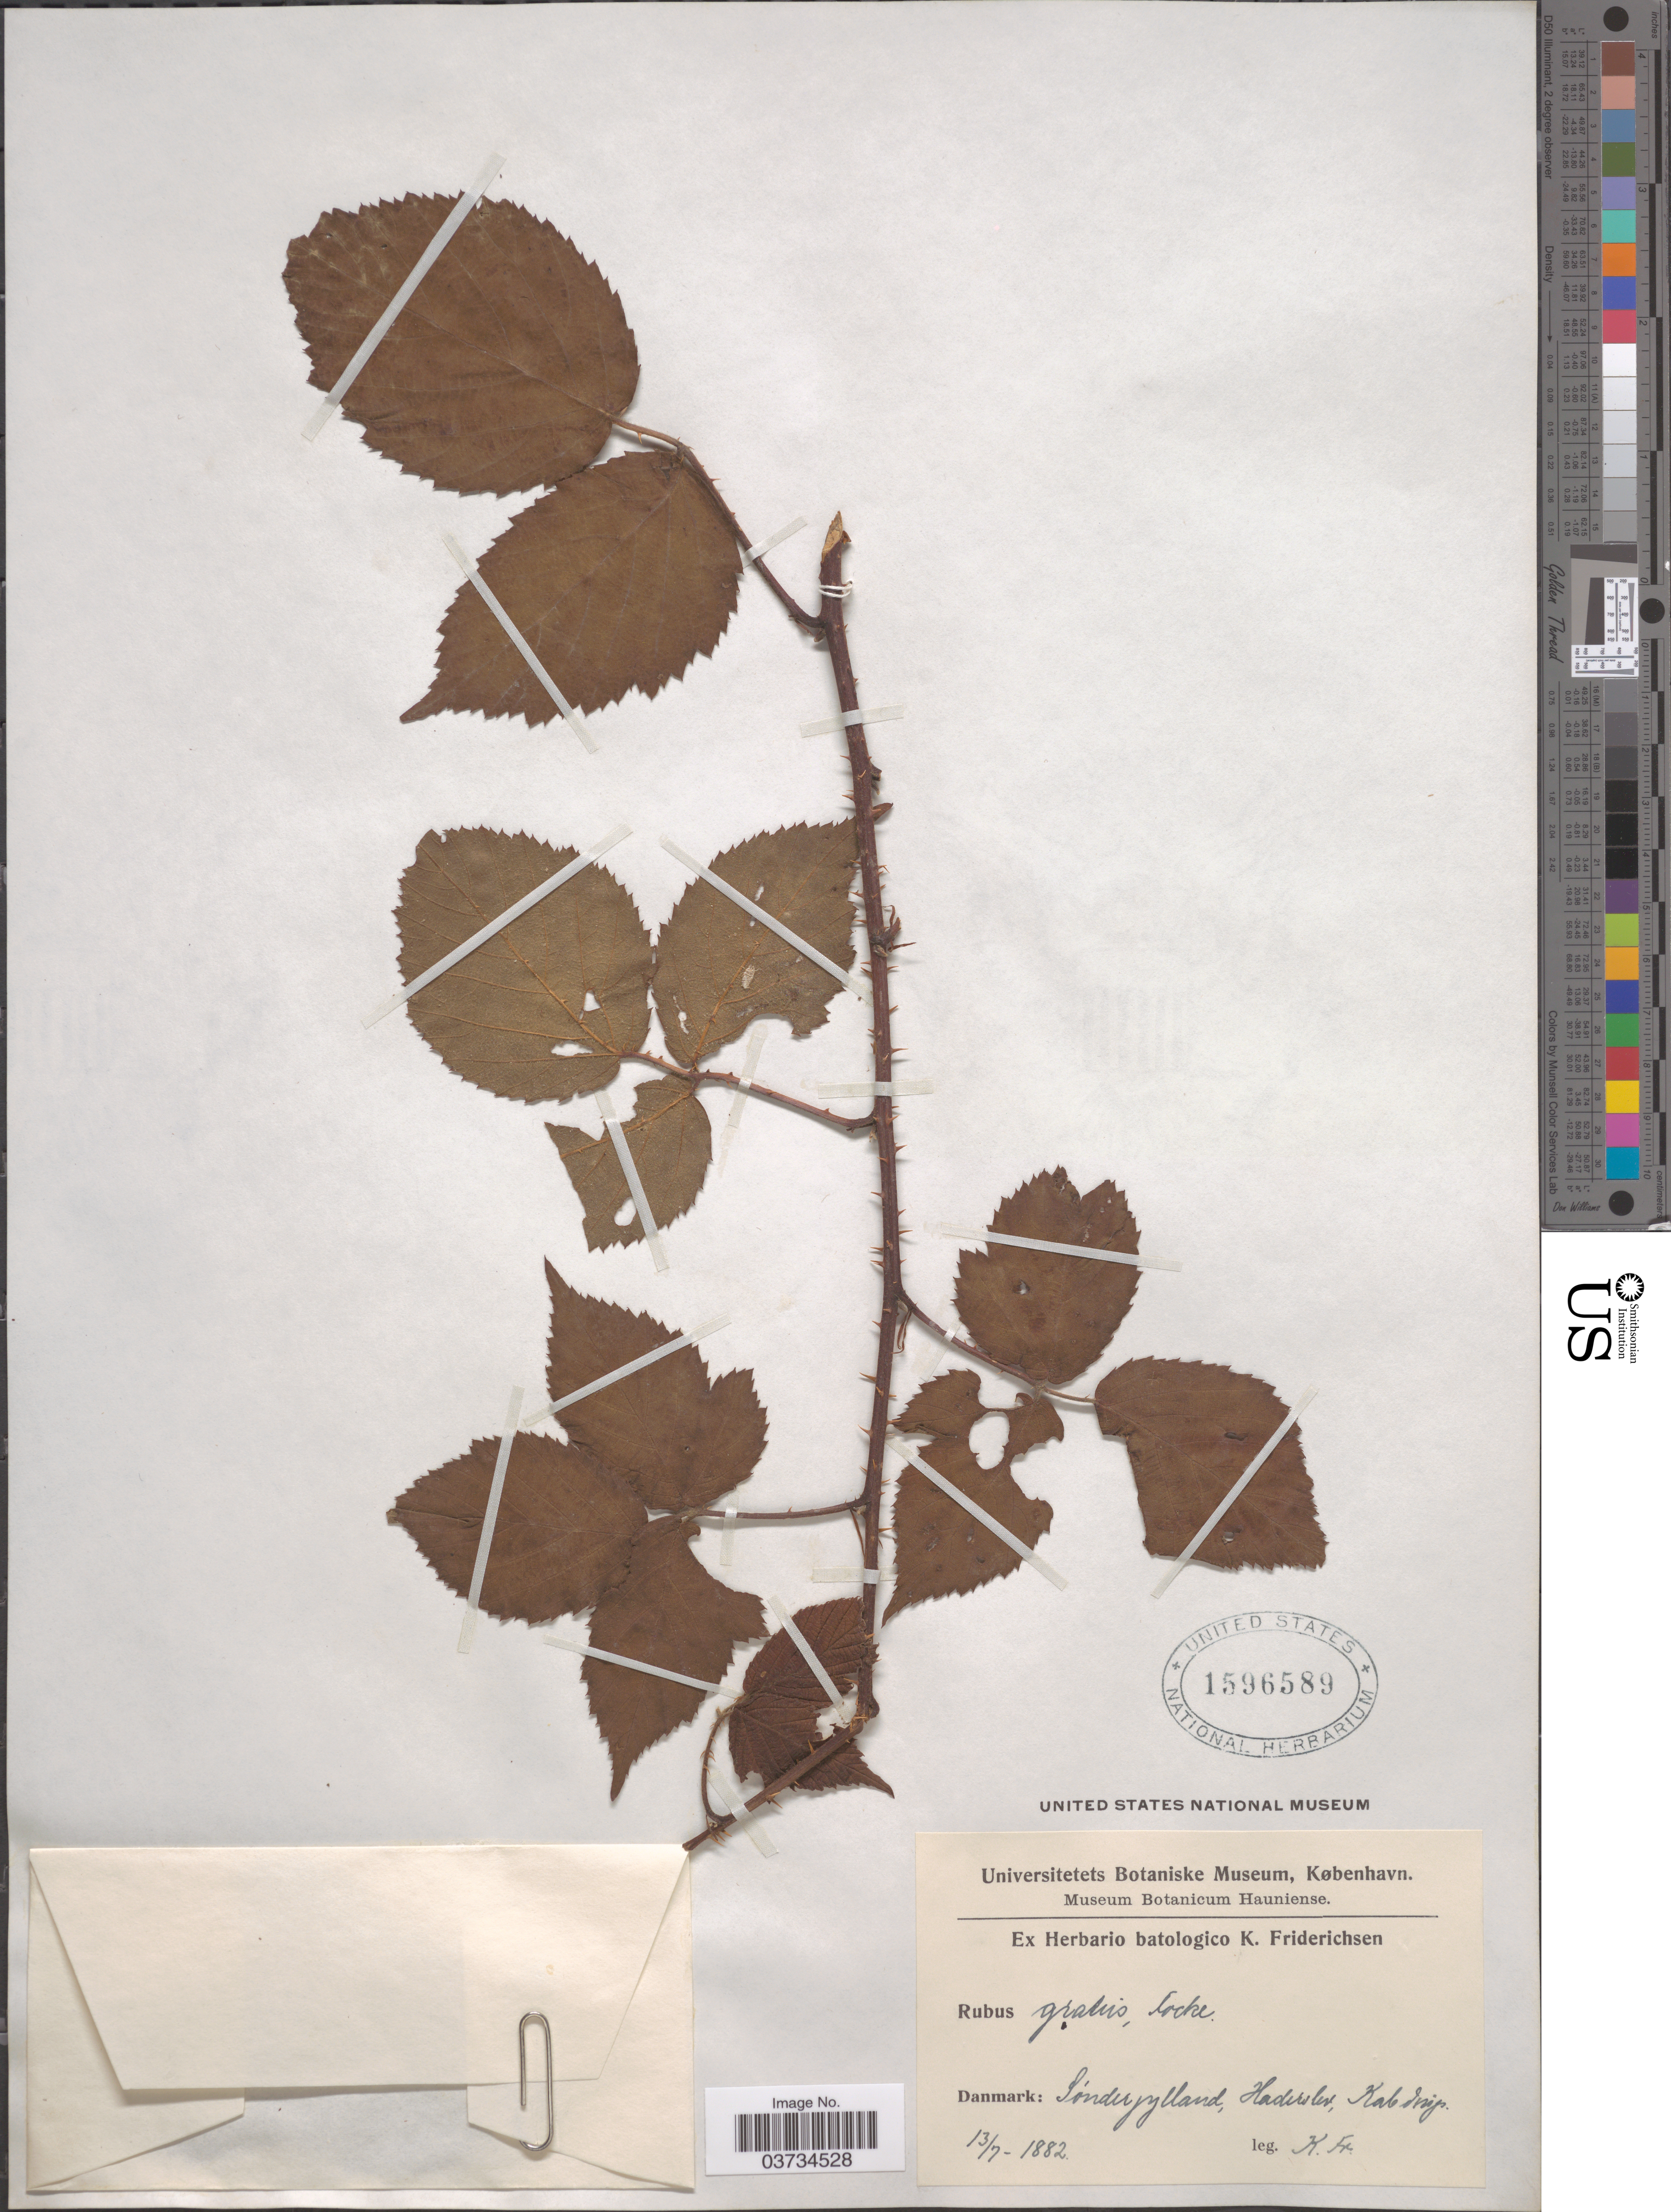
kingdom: Plantae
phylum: Tracheophyta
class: Magnoliopsida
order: Rosales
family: Rosaceae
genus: Rubus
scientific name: Rubus gratus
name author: Focke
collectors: K. Friderichsen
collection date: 1882-07-13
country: Denmark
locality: Sónderjylland, Haderslev, Kalstrup.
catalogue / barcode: US 1596589